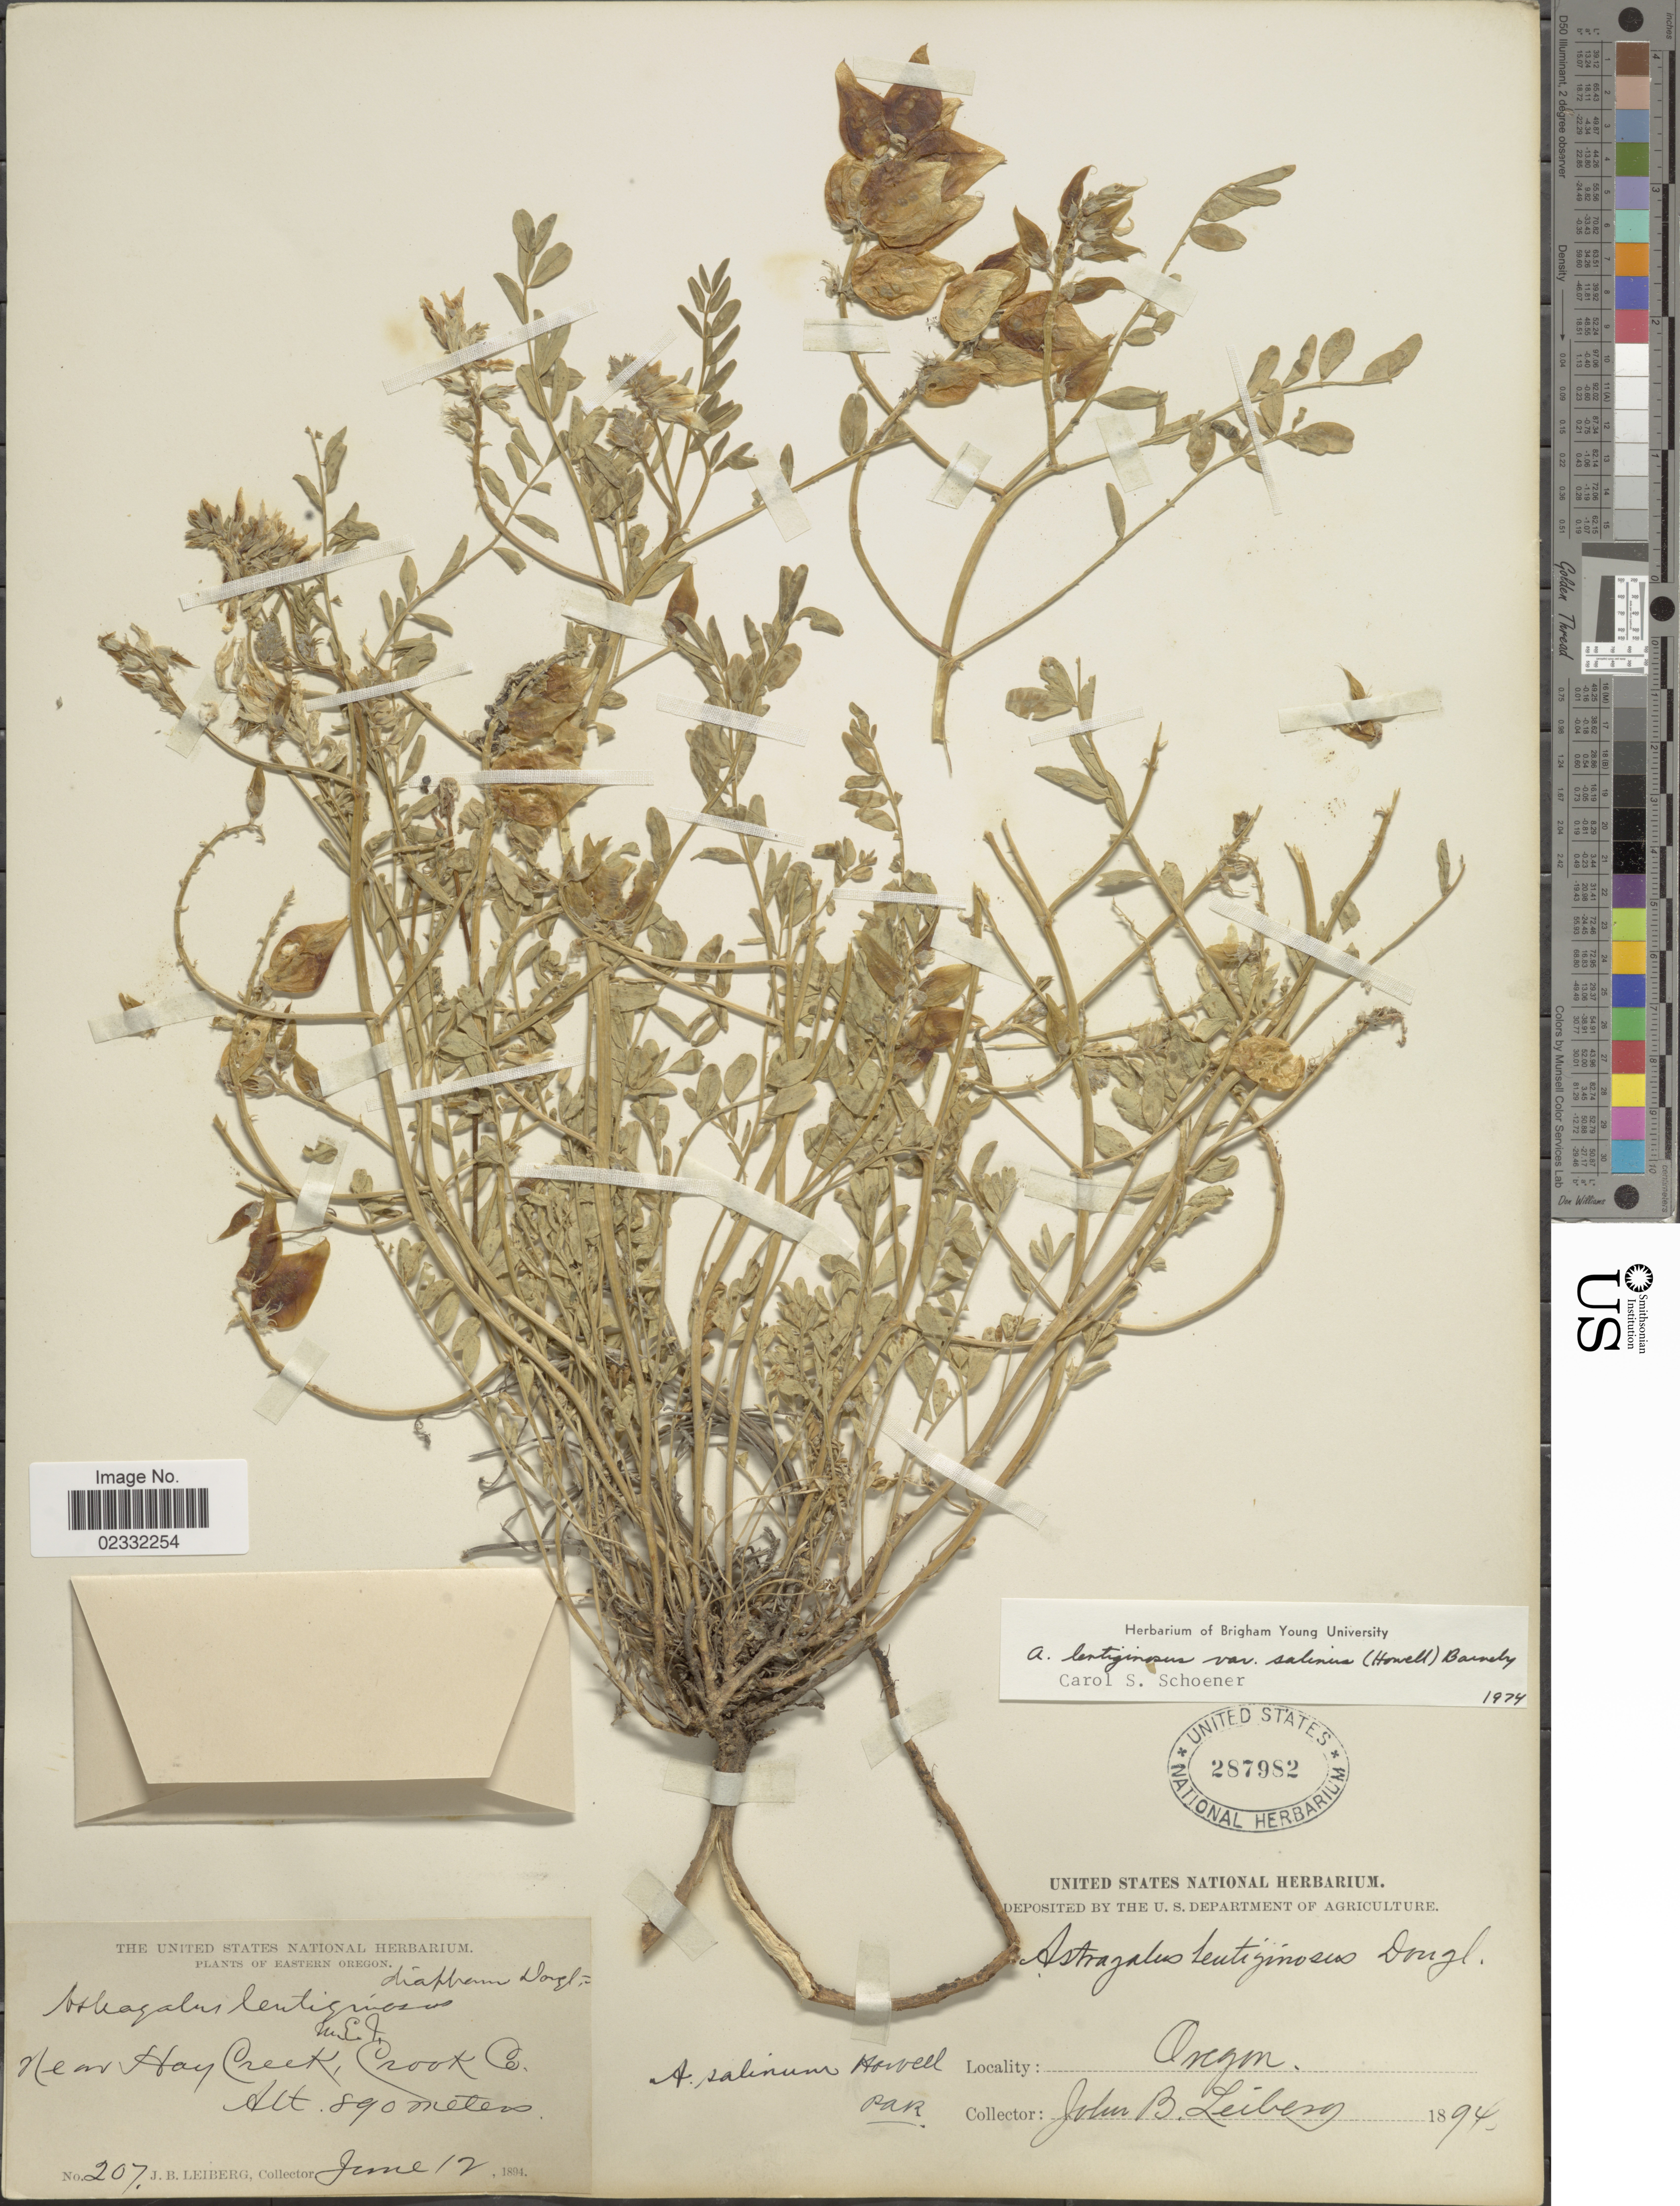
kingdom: Plantae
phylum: Tracheophyta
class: Magnoliopsida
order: Fabales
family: Fabaceae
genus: Astragalus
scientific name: Astragalus lentiginosus var. salinus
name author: (Howell) Barneby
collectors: J. B. Leiberg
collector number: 207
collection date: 1894-06-12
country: United States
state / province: Oregon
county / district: Crook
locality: Eastern Oregon, Near Hay Creek, Crook Co.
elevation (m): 890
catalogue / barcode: US 287982